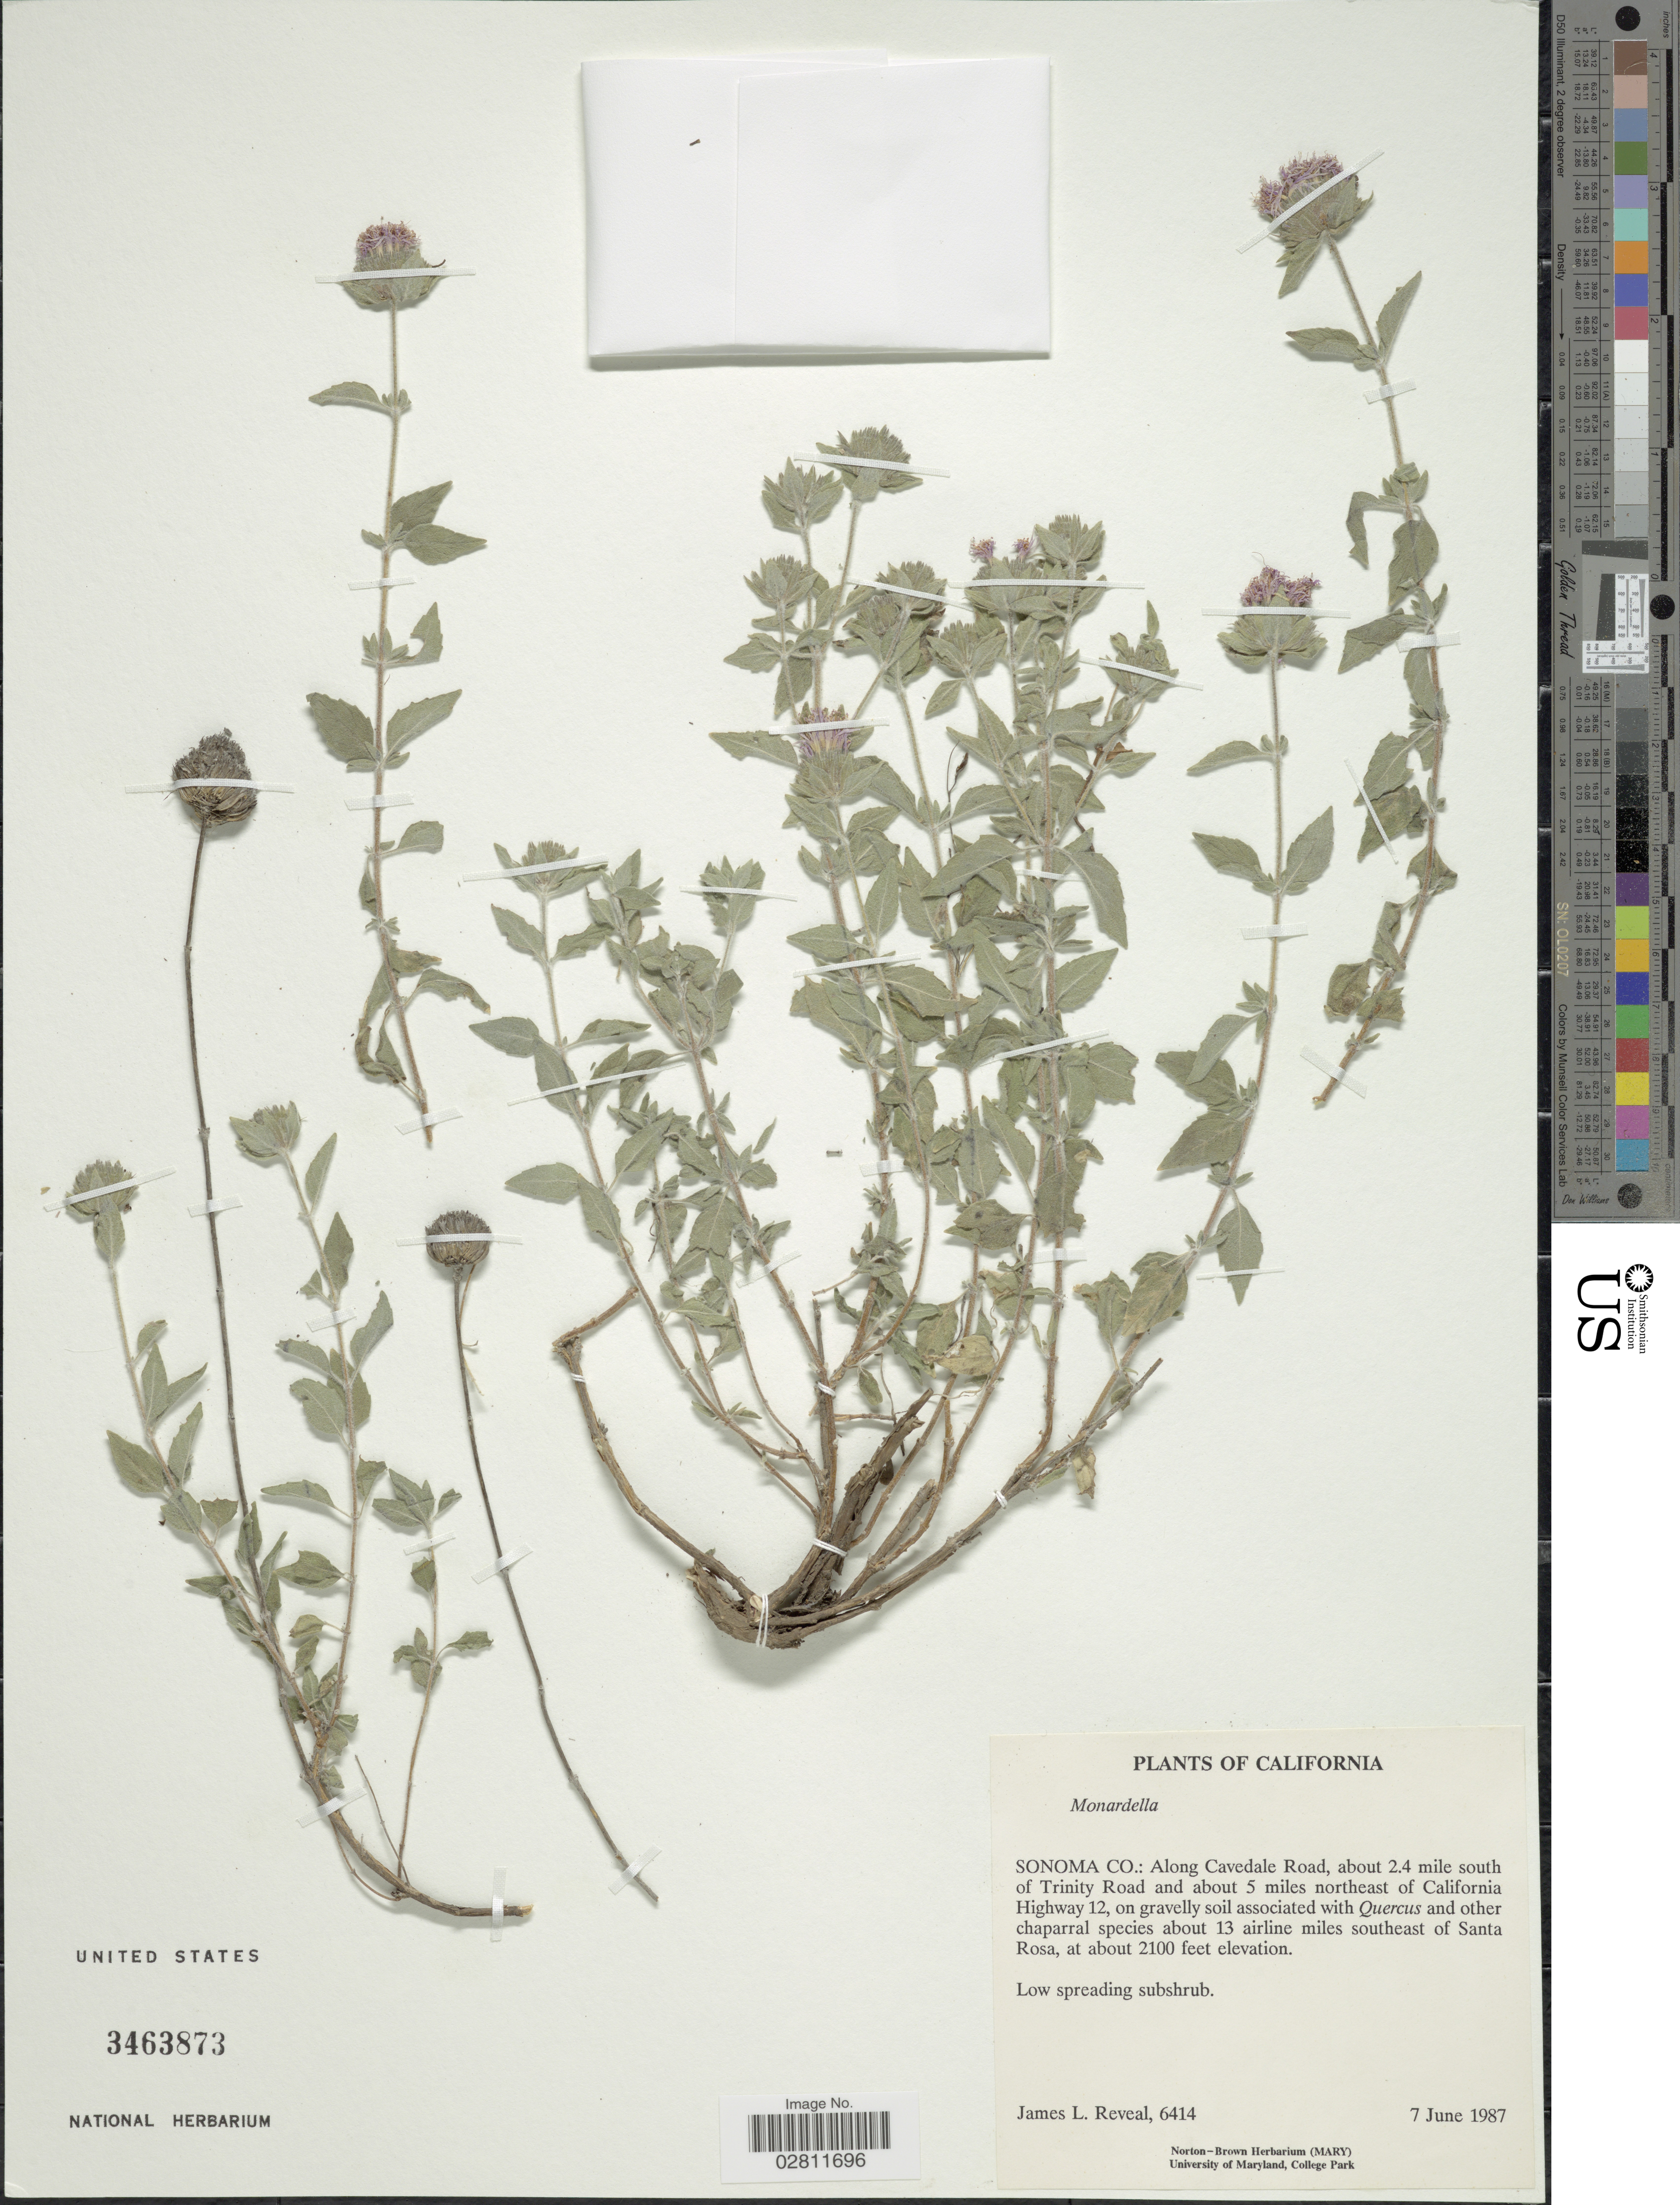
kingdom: Plantae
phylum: Tracheophyta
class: Magnoliopsida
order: Lamiales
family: Lamiaceae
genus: Monardella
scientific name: Monardella sp.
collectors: J. L. Reveal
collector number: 6414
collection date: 1987-06-07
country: United States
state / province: California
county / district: Sonoma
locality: Sonoma Co.: Along Cavedale Road, about 2.4 mile south of Trinity Road and about 5 miles northeast of California Highway 12, on gravelly soil associated with Quercus and other chaparral species about 13 airline miles southeast of Santa Rosa.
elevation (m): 640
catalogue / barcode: US 3463873